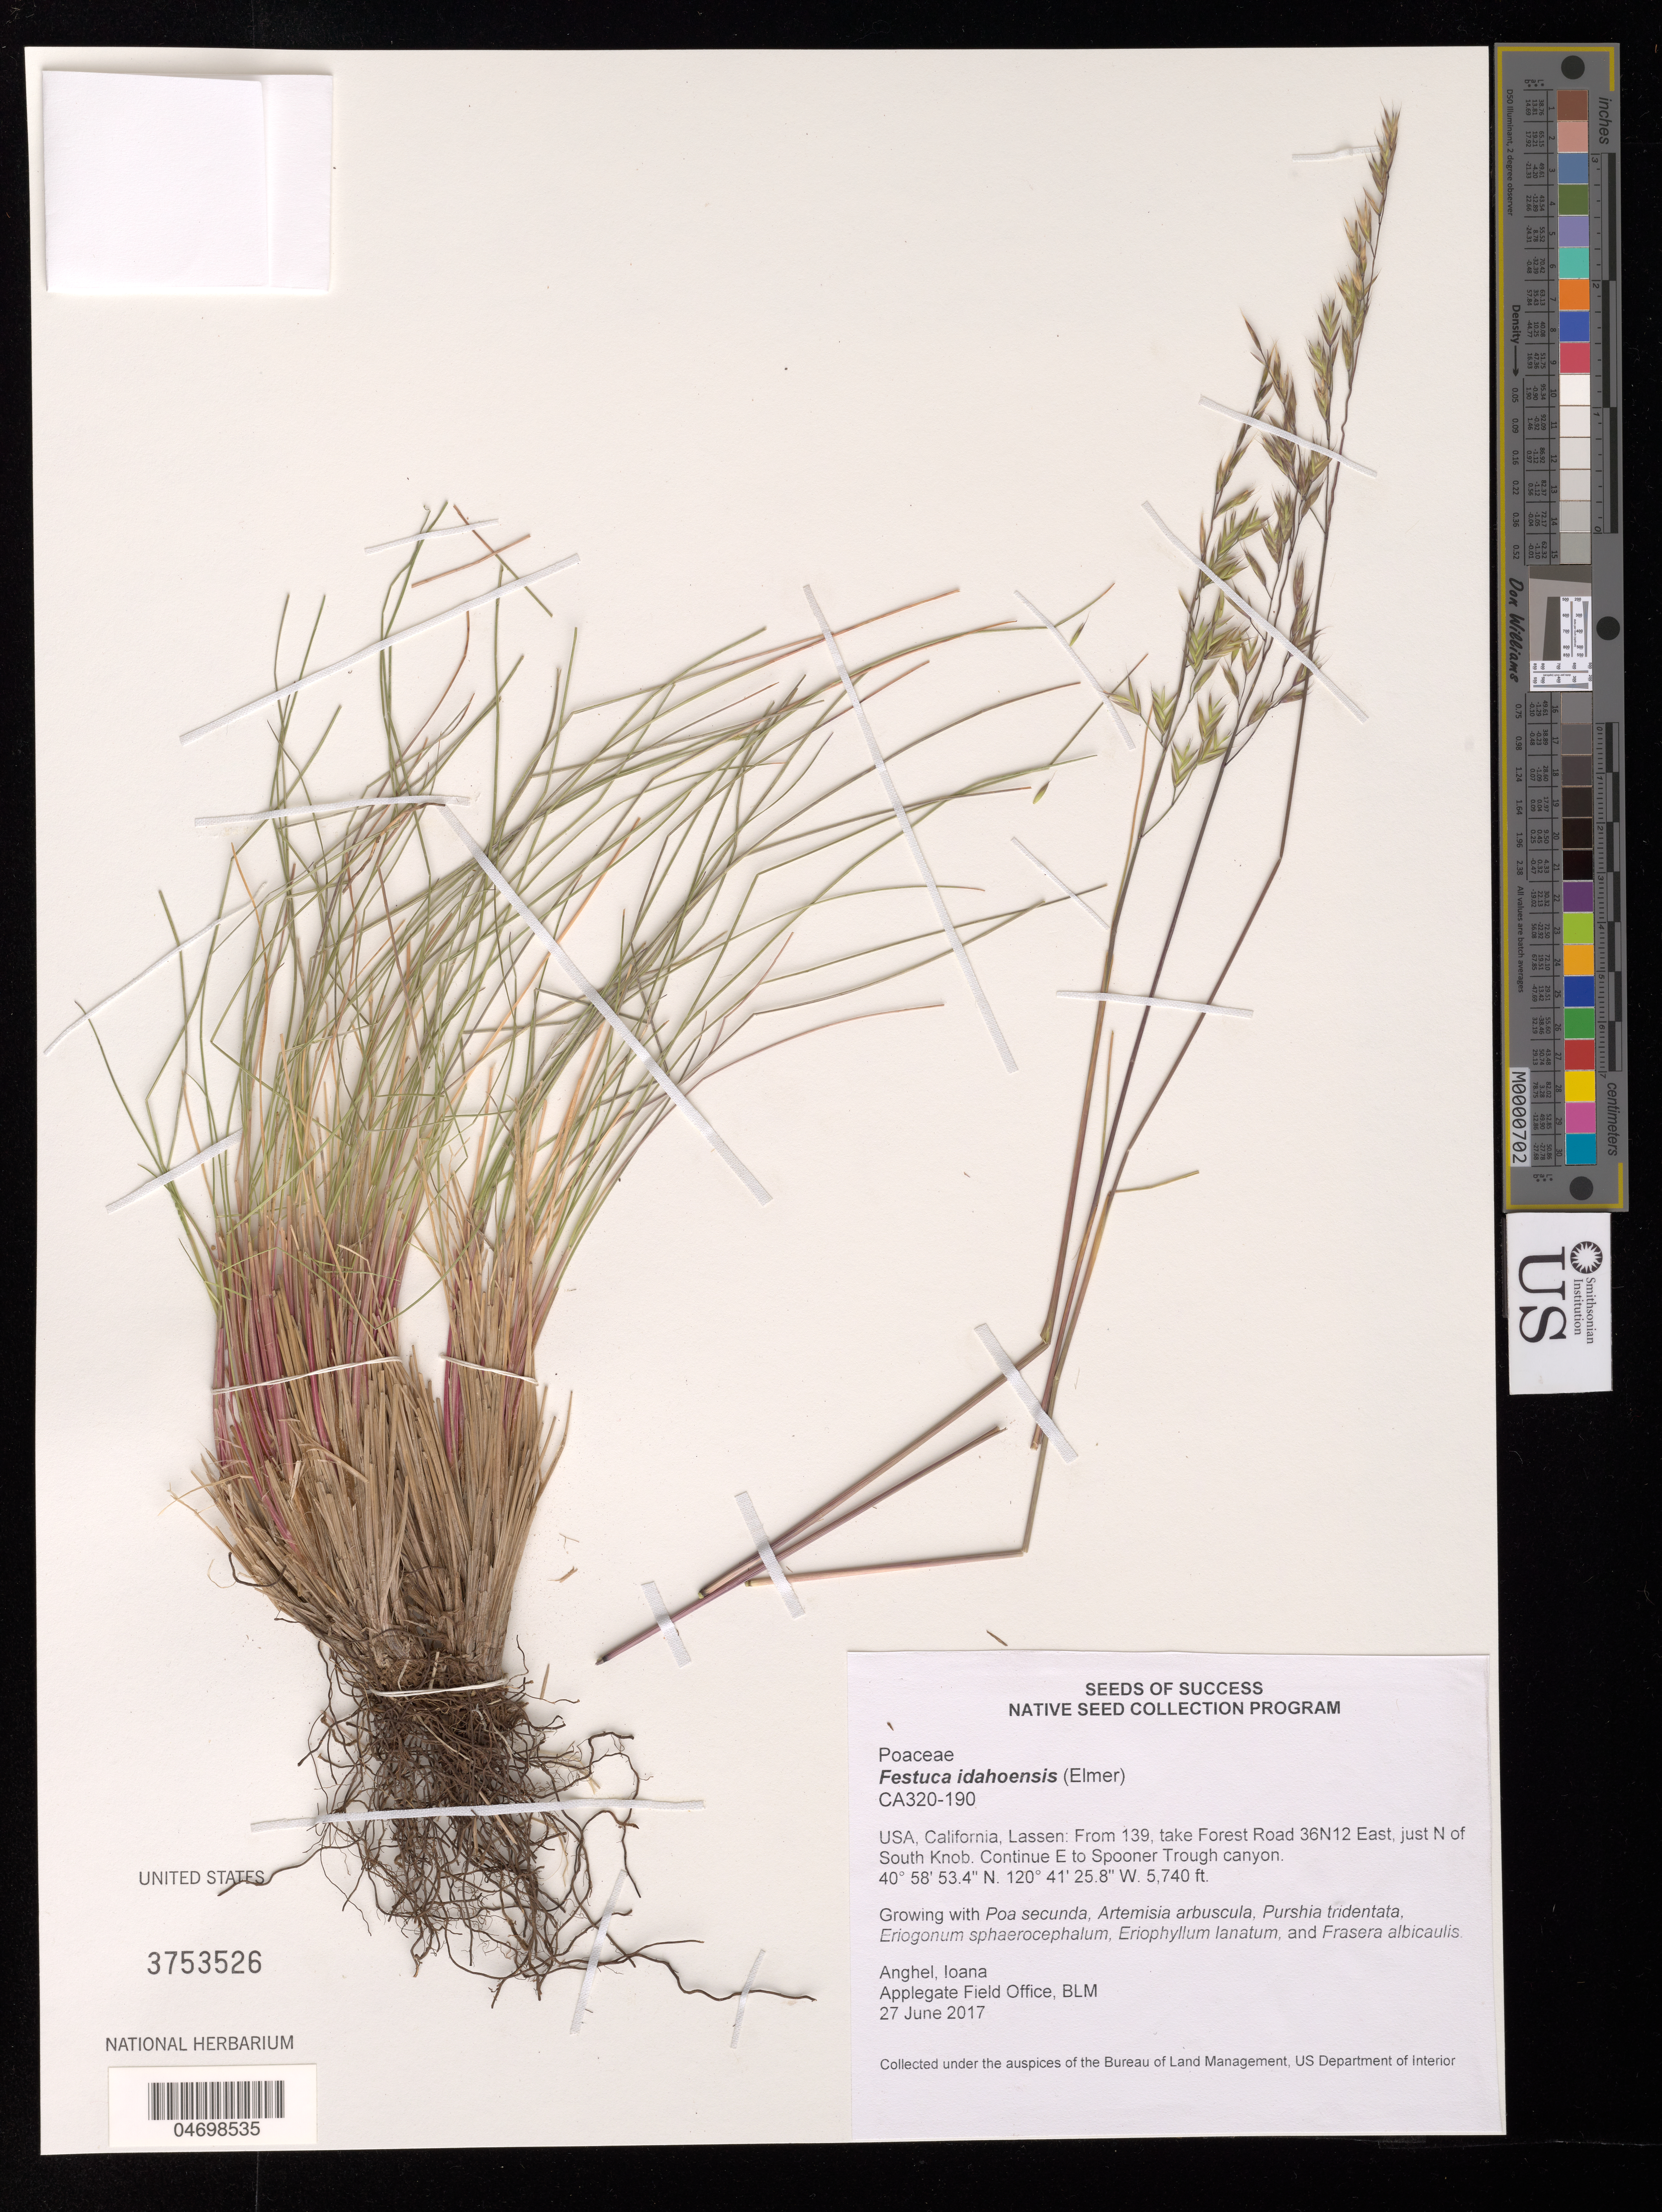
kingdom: Plantae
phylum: Tracheophyta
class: Liliopsida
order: Poales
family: Poaceae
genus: Festuca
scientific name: Festuca idahoensis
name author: Elmer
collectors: I. Anghel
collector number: CA320-190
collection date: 2017-06-27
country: United States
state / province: California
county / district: Lassen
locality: N of South Knob, Spooner Trough Canyon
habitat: With Poa secunda, Artemisia arbuscula, Purshia tridentata, etc.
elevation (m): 1750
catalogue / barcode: US 3753526